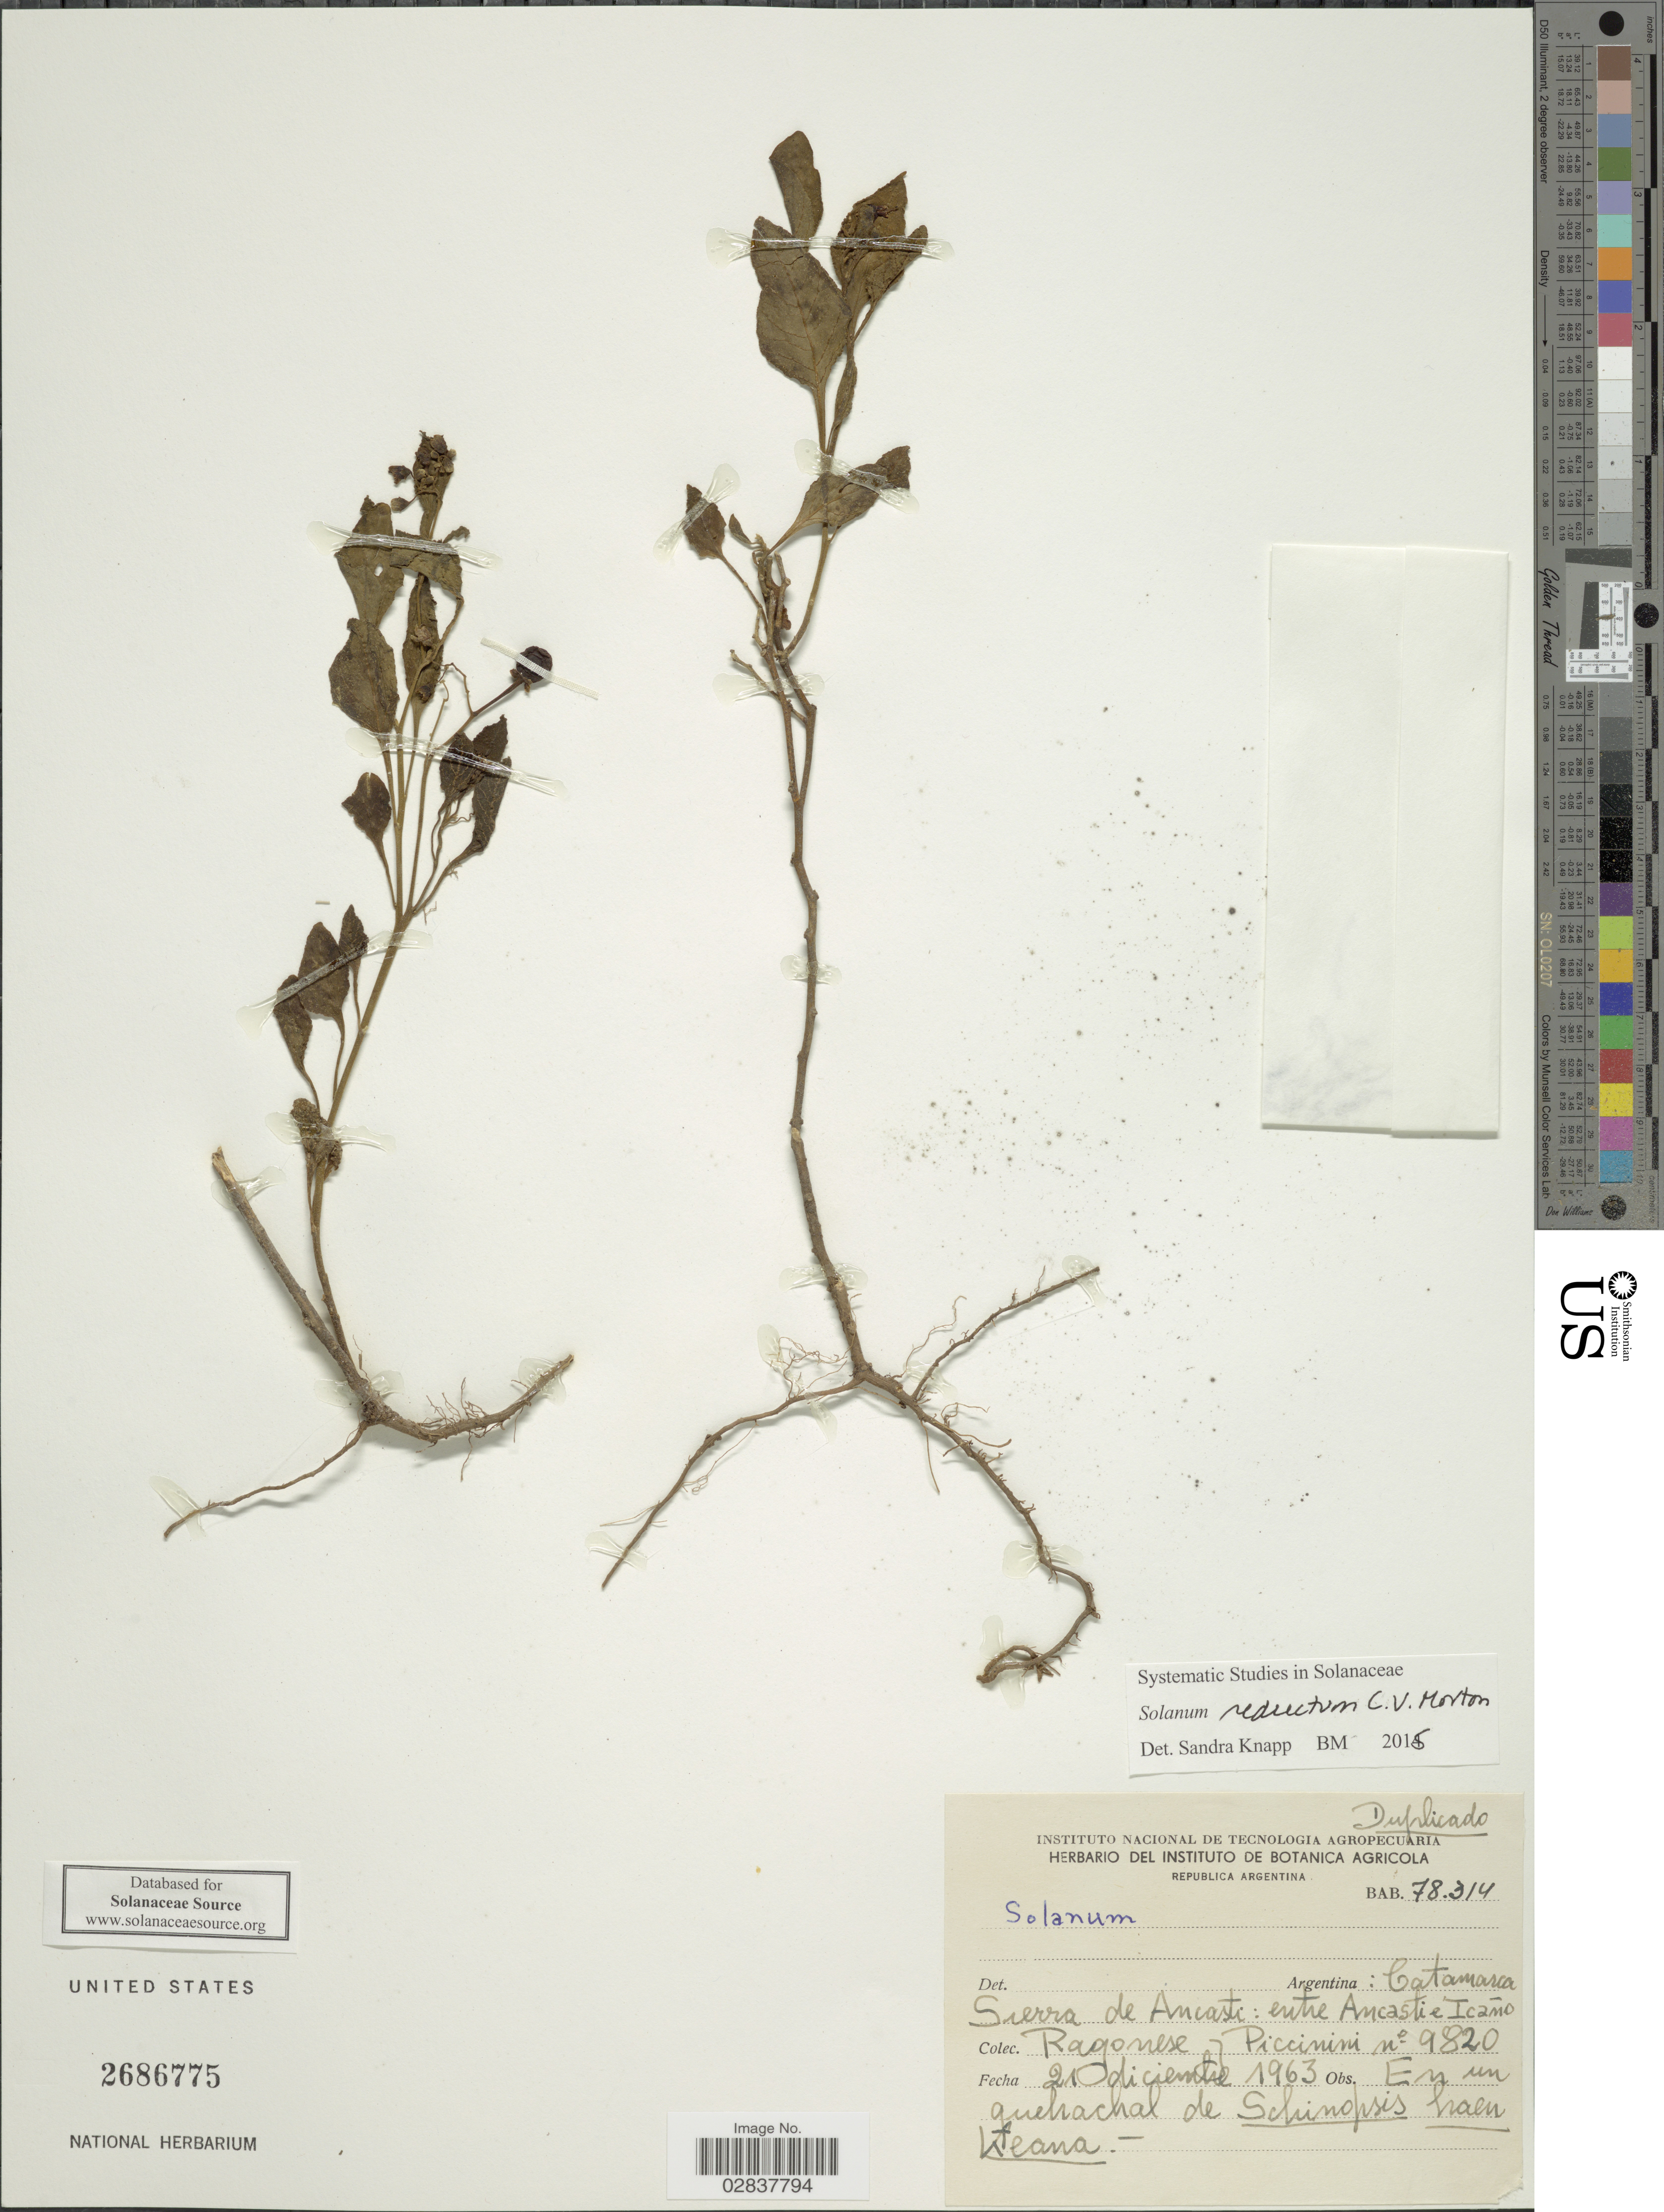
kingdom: Plantae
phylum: Tracheophyta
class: Magnoliopsida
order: Solanales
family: Solanaceae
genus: Solanum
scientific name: Solanum reductum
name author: C.V. Morton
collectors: Ragonese, -- & Piccinini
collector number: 9820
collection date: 1963-12-21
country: Argentina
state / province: Catamarca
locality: Sierra de Ancasti: entre Ancasti e Icáño.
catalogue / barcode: US 2686775